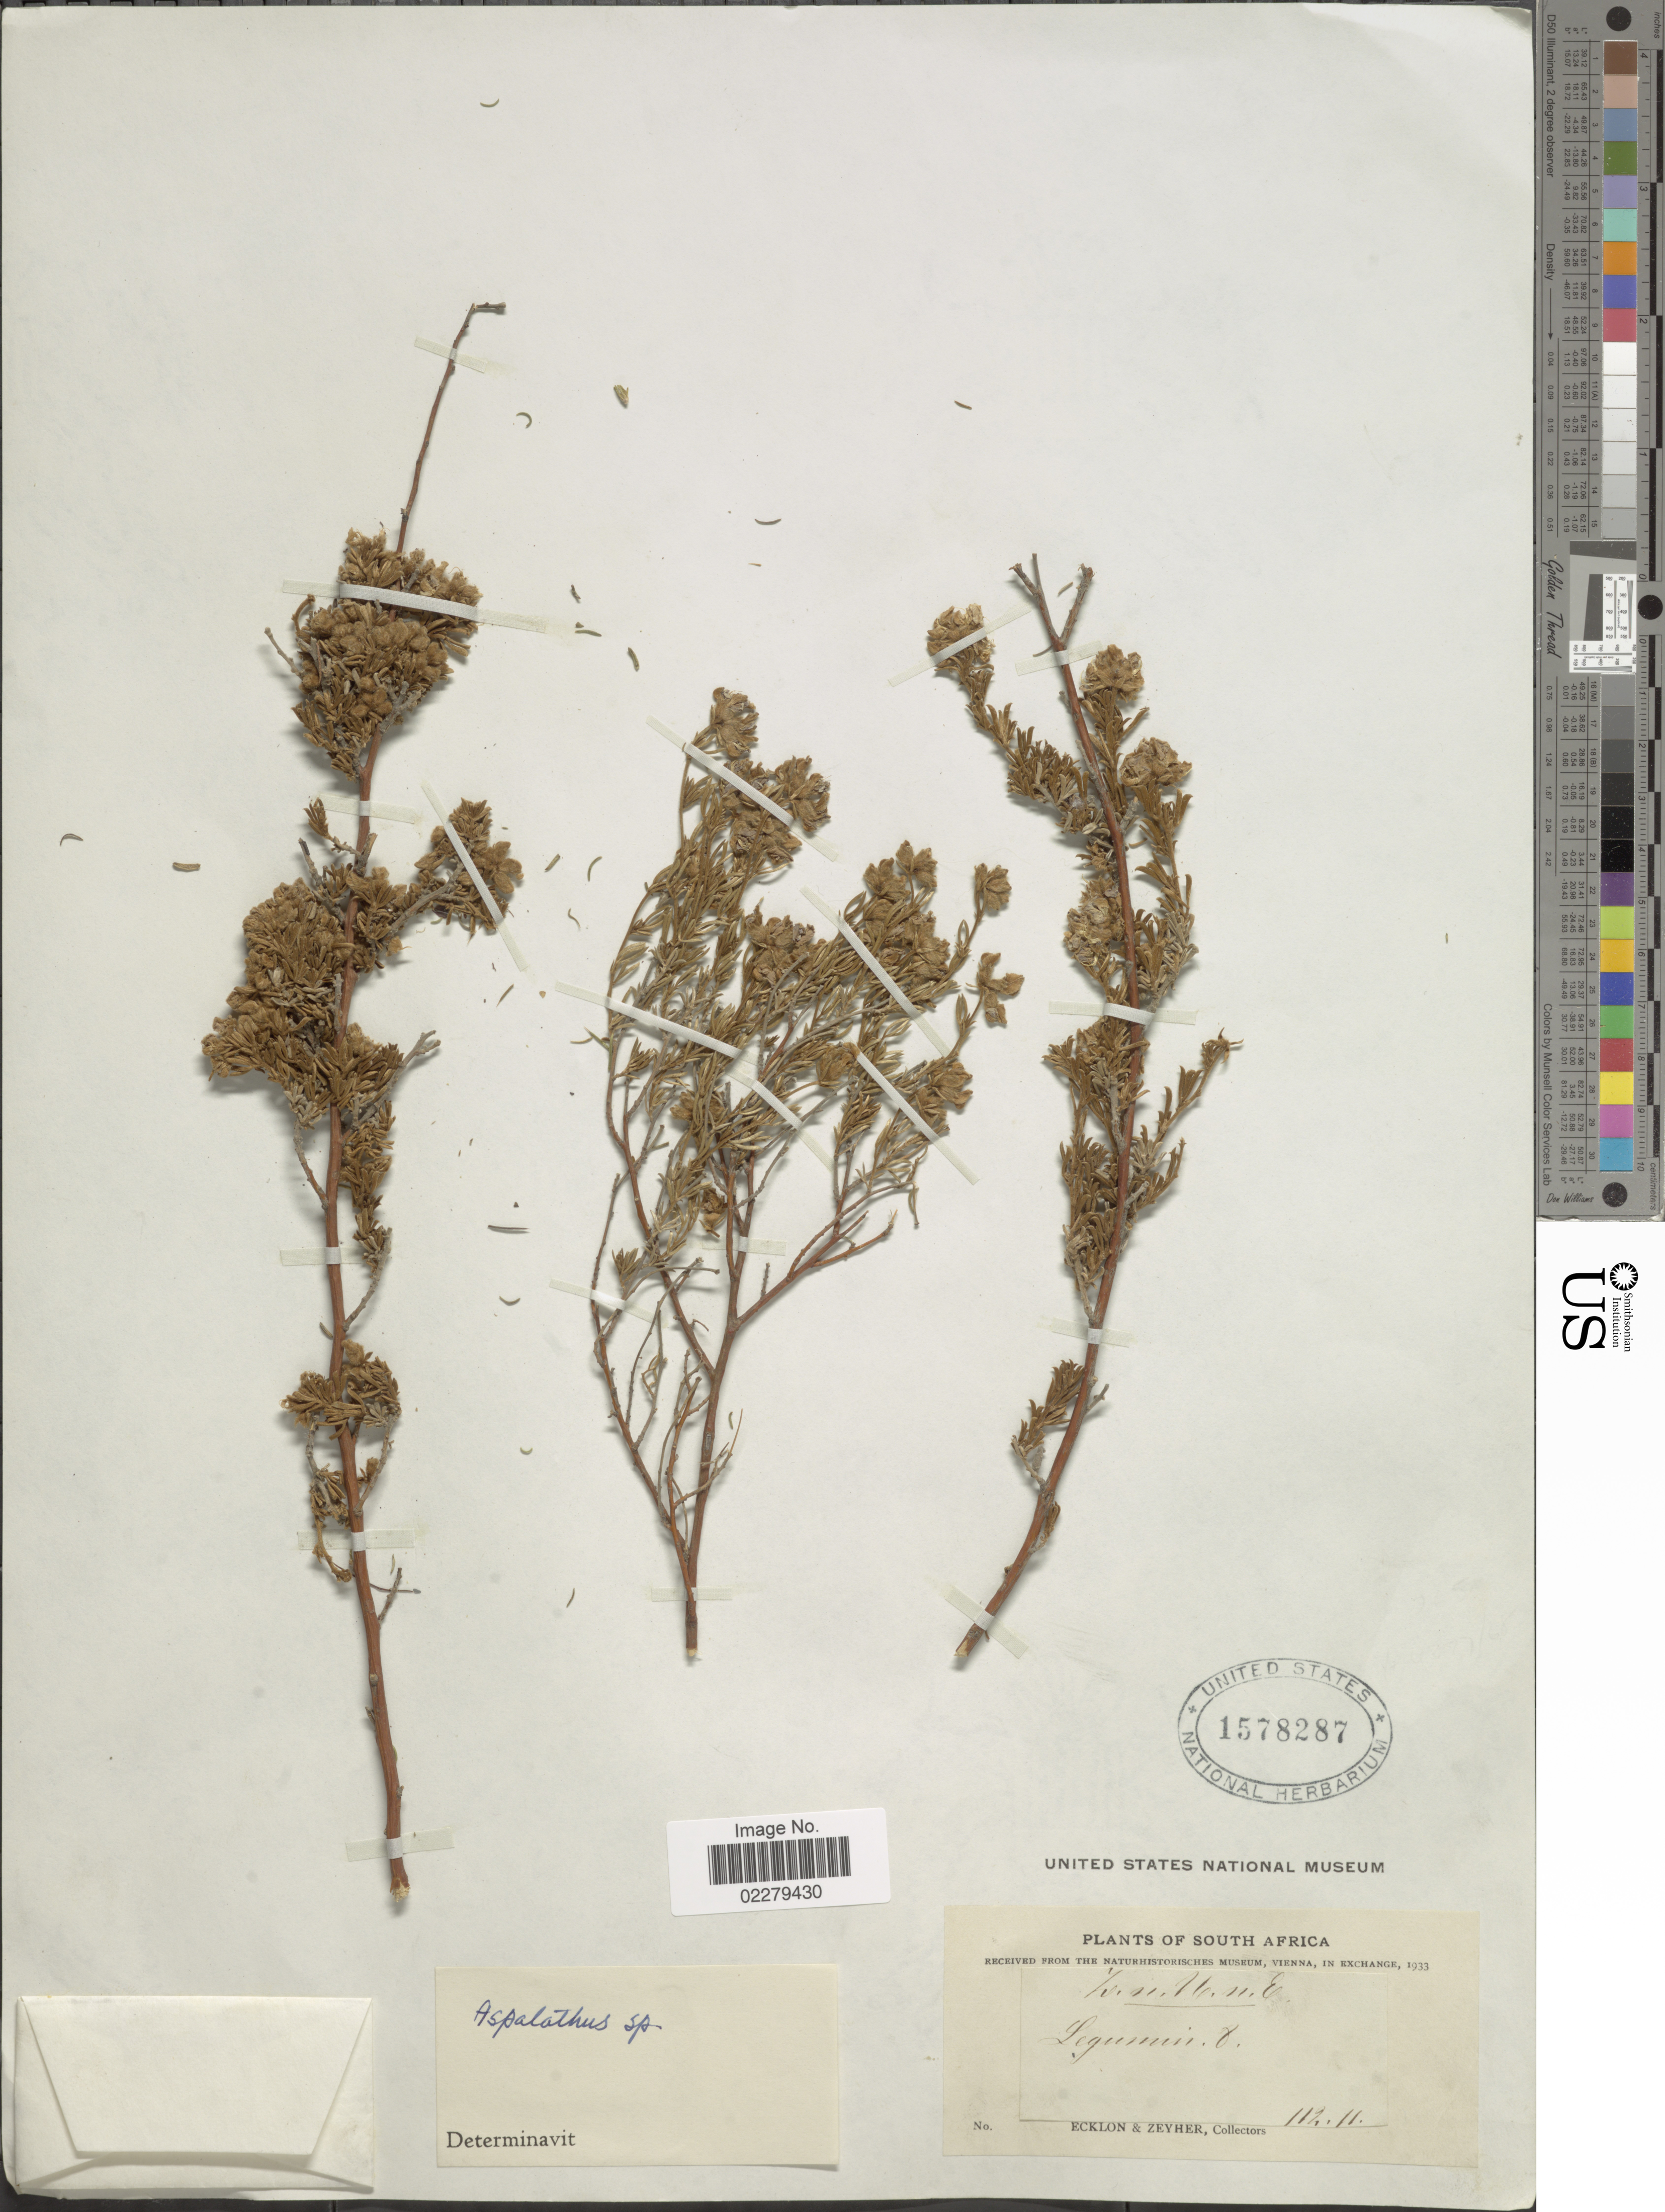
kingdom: Plantae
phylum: Tracheophyta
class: Magnoliopsida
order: Fabales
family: Fabaceae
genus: Aspalathus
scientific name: Aspalathus sp.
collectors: -. Ecklon & -. Zeyher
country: South Africa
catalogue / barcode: US 1578287